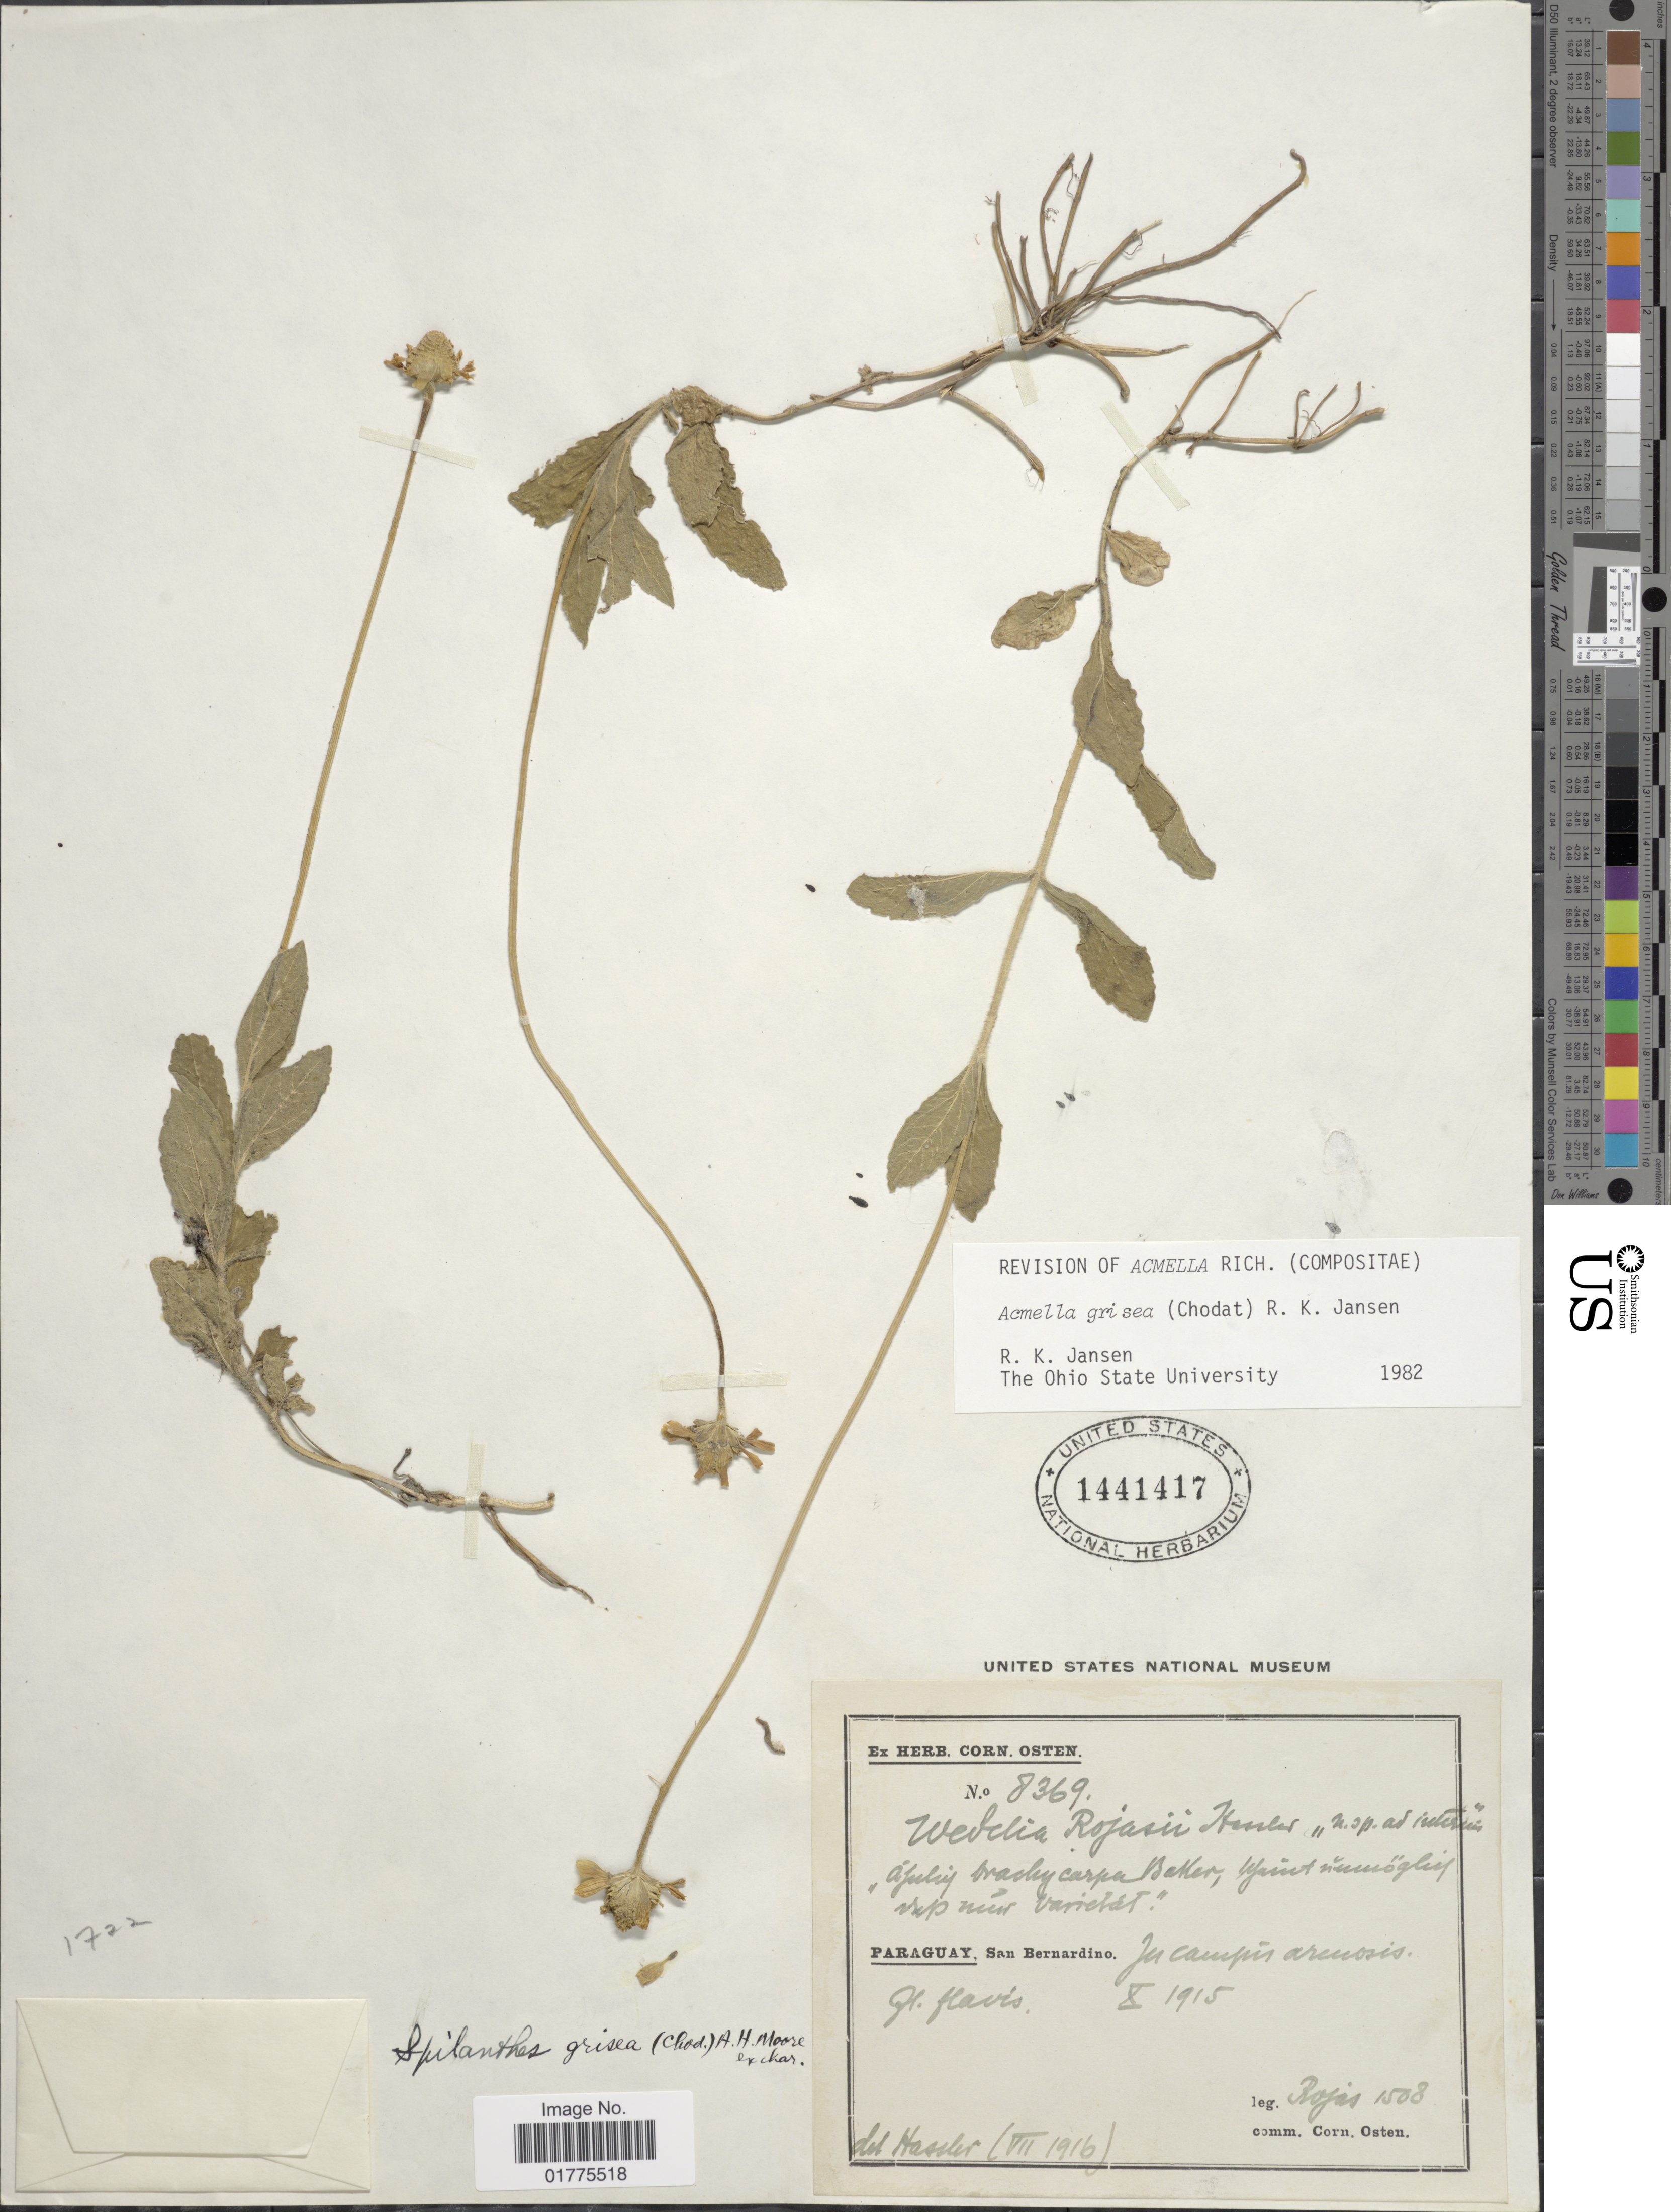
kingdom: Plantae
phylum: Tracheophyta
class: Magnoliopsida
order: Asterales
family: Asteraceae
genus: Acmella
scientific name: Acmella grisea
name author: (Chodat) R.K. Jansen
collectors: Rojas, --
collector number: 1508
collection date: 1915-10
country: Paraguay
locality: San Bernardino.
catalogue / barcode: US 1441417